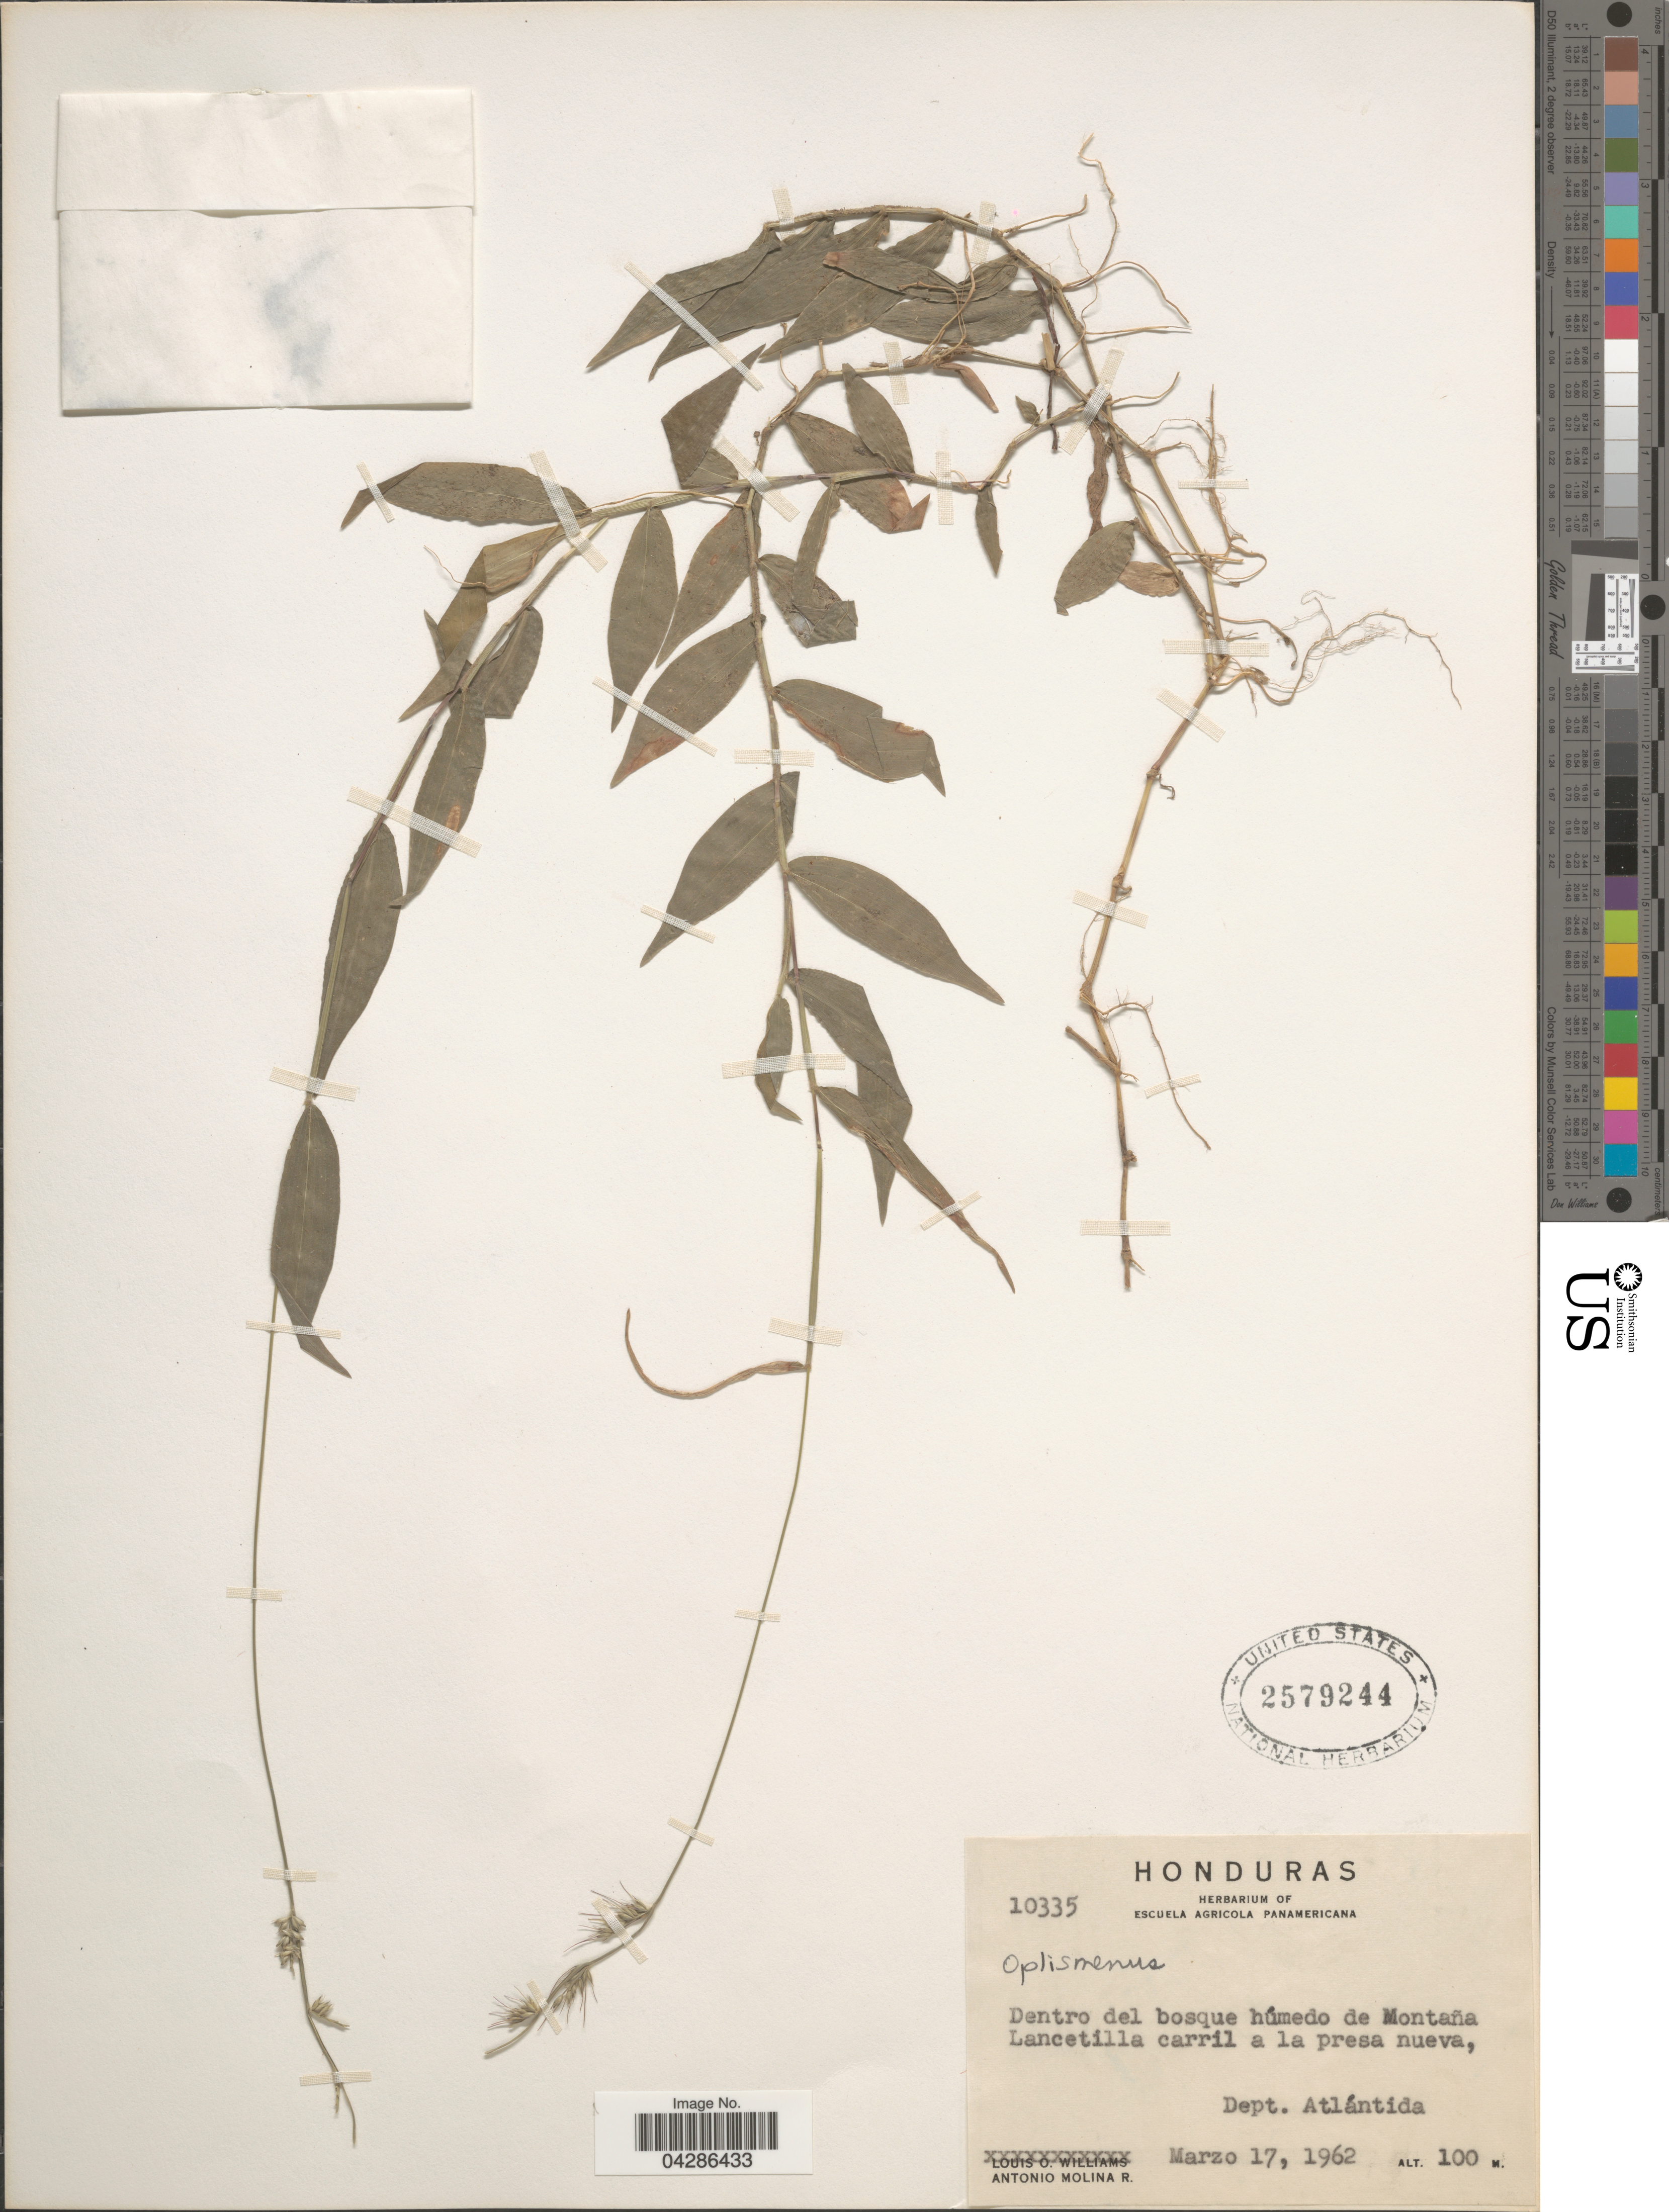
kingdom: Plantae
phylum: Tracheophyta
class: Liliopsida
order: Poales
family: Poaceae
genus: Oplismenus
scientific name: Oplismenus sp.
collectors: A. Molina R.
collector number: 10335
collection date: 1962-03-17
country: Honduras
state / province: Atlantida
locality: Dentro del bosque húmedo de Montaña Lancetilla carrill a la presa nueva, Dept. Atlántida.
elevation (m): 100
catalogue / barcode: US 2579244